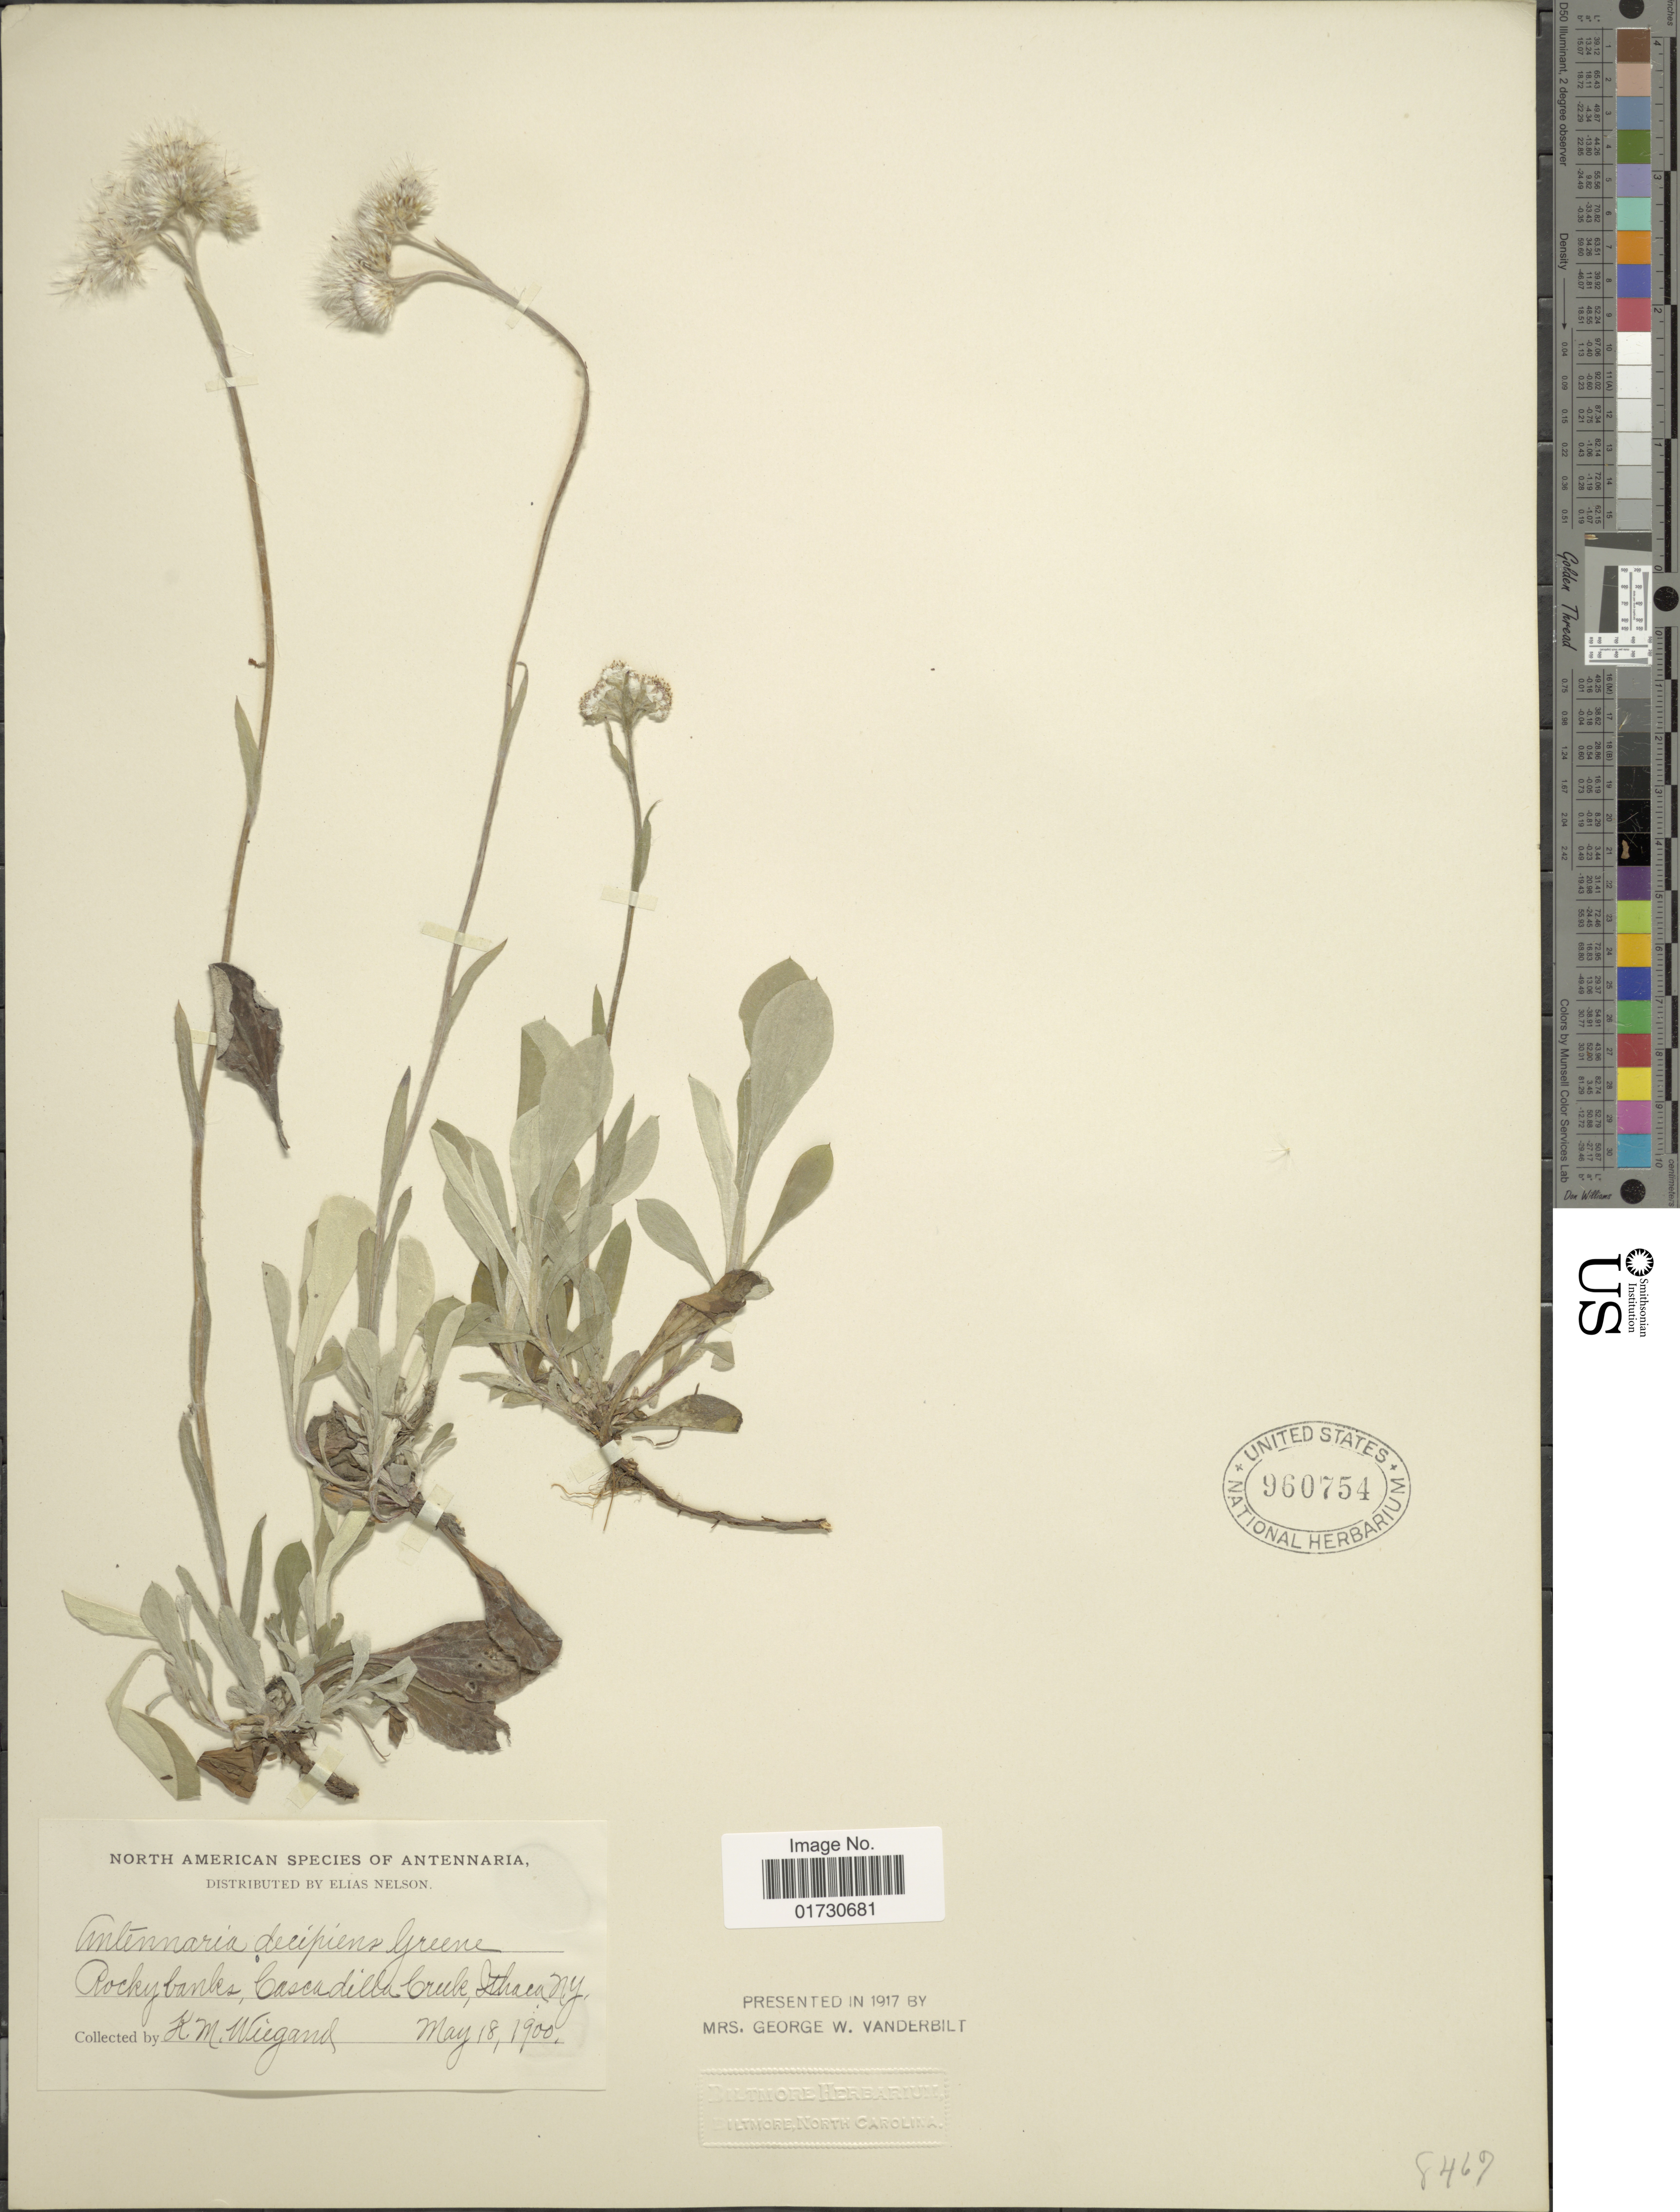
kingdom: Plantae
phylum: Tracheophyta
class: Magnoliopsida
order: Asterales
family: Asteraceae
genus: Antennaria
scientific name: Antennaria decipiens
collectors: K. M. Wiegand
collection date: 1900-05-18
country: United States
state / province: New York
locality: Rocky banks, Cascadilla Creek, Ithaca, N. Y.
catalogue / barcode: US 960754